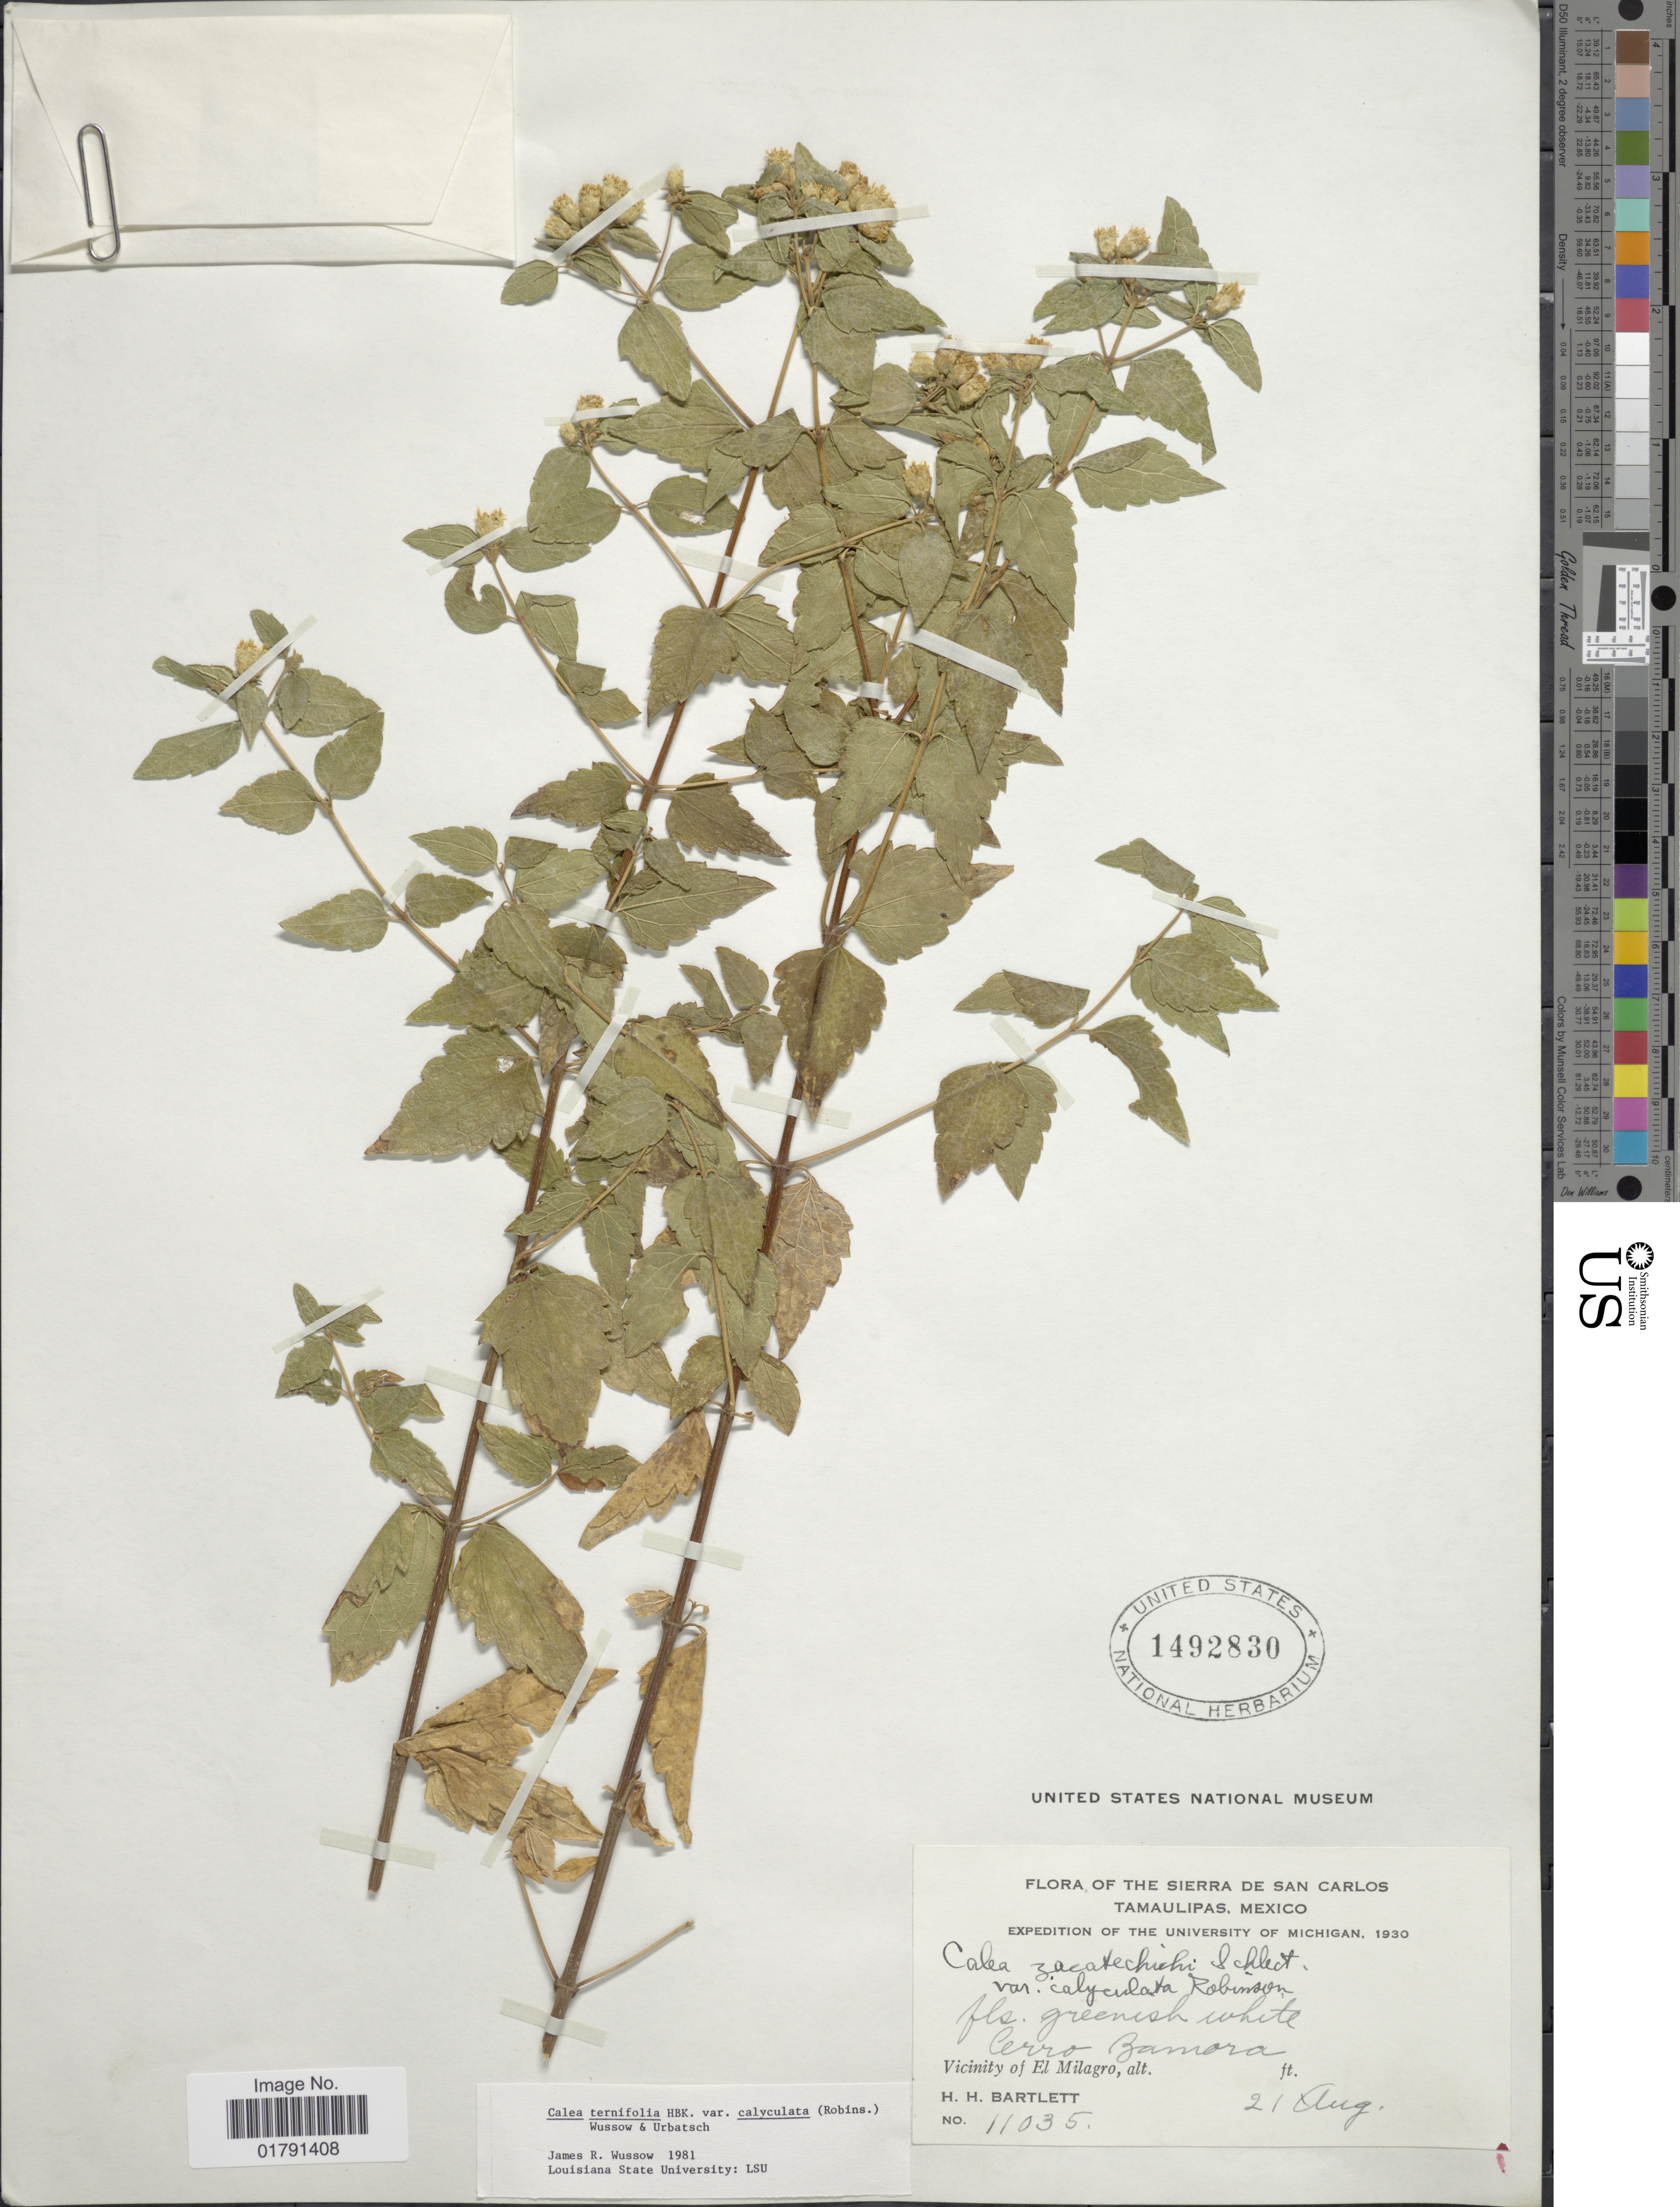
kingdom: Plantae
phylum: Tracheophyta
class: Magnoliopsida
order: Asterales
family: Asteraceae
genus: Calea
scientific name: Calea ternifolia var. calyculata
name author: (B.L. Rob.) Wussow et al.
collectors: H. H. Bartlett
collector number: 11035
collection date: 1930-08-21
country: Mexico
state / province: Tamaulipas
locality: Sierra de San Carlos, Cerro Ramora, Vicinity of El Milagro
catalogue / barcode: US 1492830